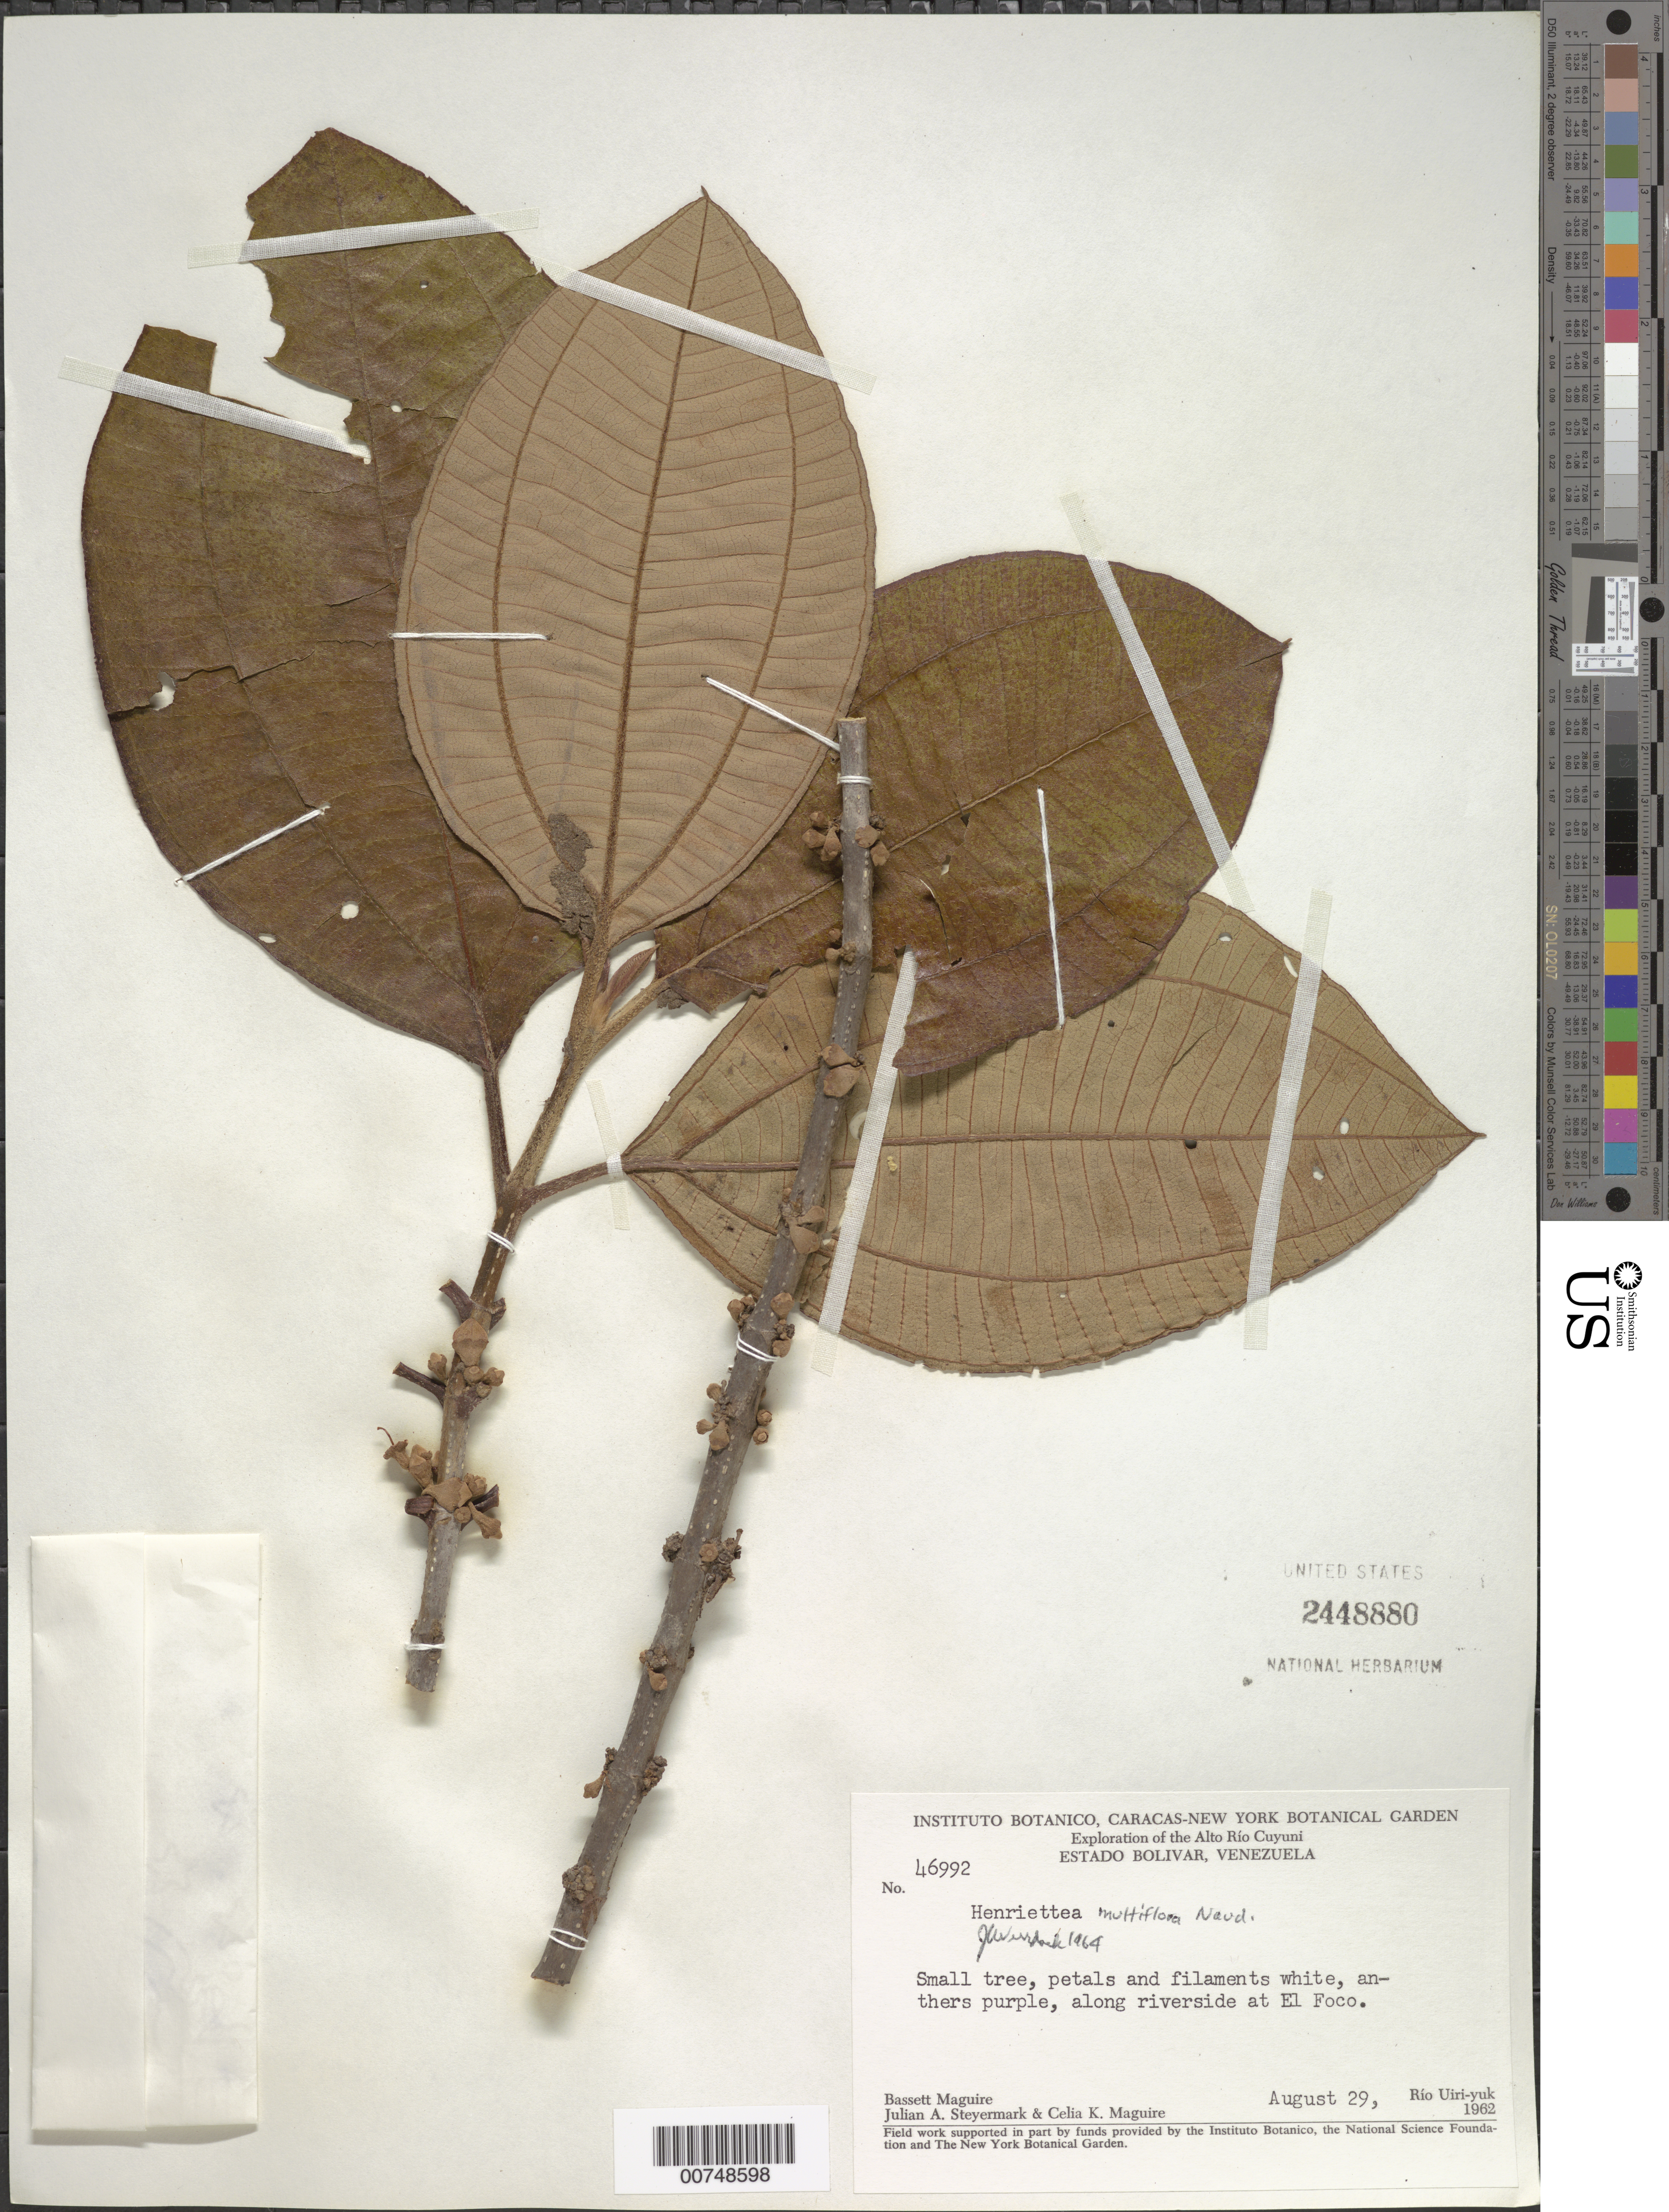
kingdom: Plantae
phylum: Tracheophyta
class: Magnoliopsida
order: Myrtales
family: Melastomataceae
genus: Henriettea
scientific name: Henriettea multiflora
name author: Naudin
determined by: Wurdack, John J., (US), US (UNITED STATES)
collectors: B. Maguire, J. Steyermark & C. K. Maguire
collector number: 46992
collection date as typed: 29-Aug-62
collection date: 1962-08-29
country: Venezuela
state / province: Bolívar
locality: Alto Río Cuyuni, El Foco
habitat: Along river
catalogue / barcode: US 2448880